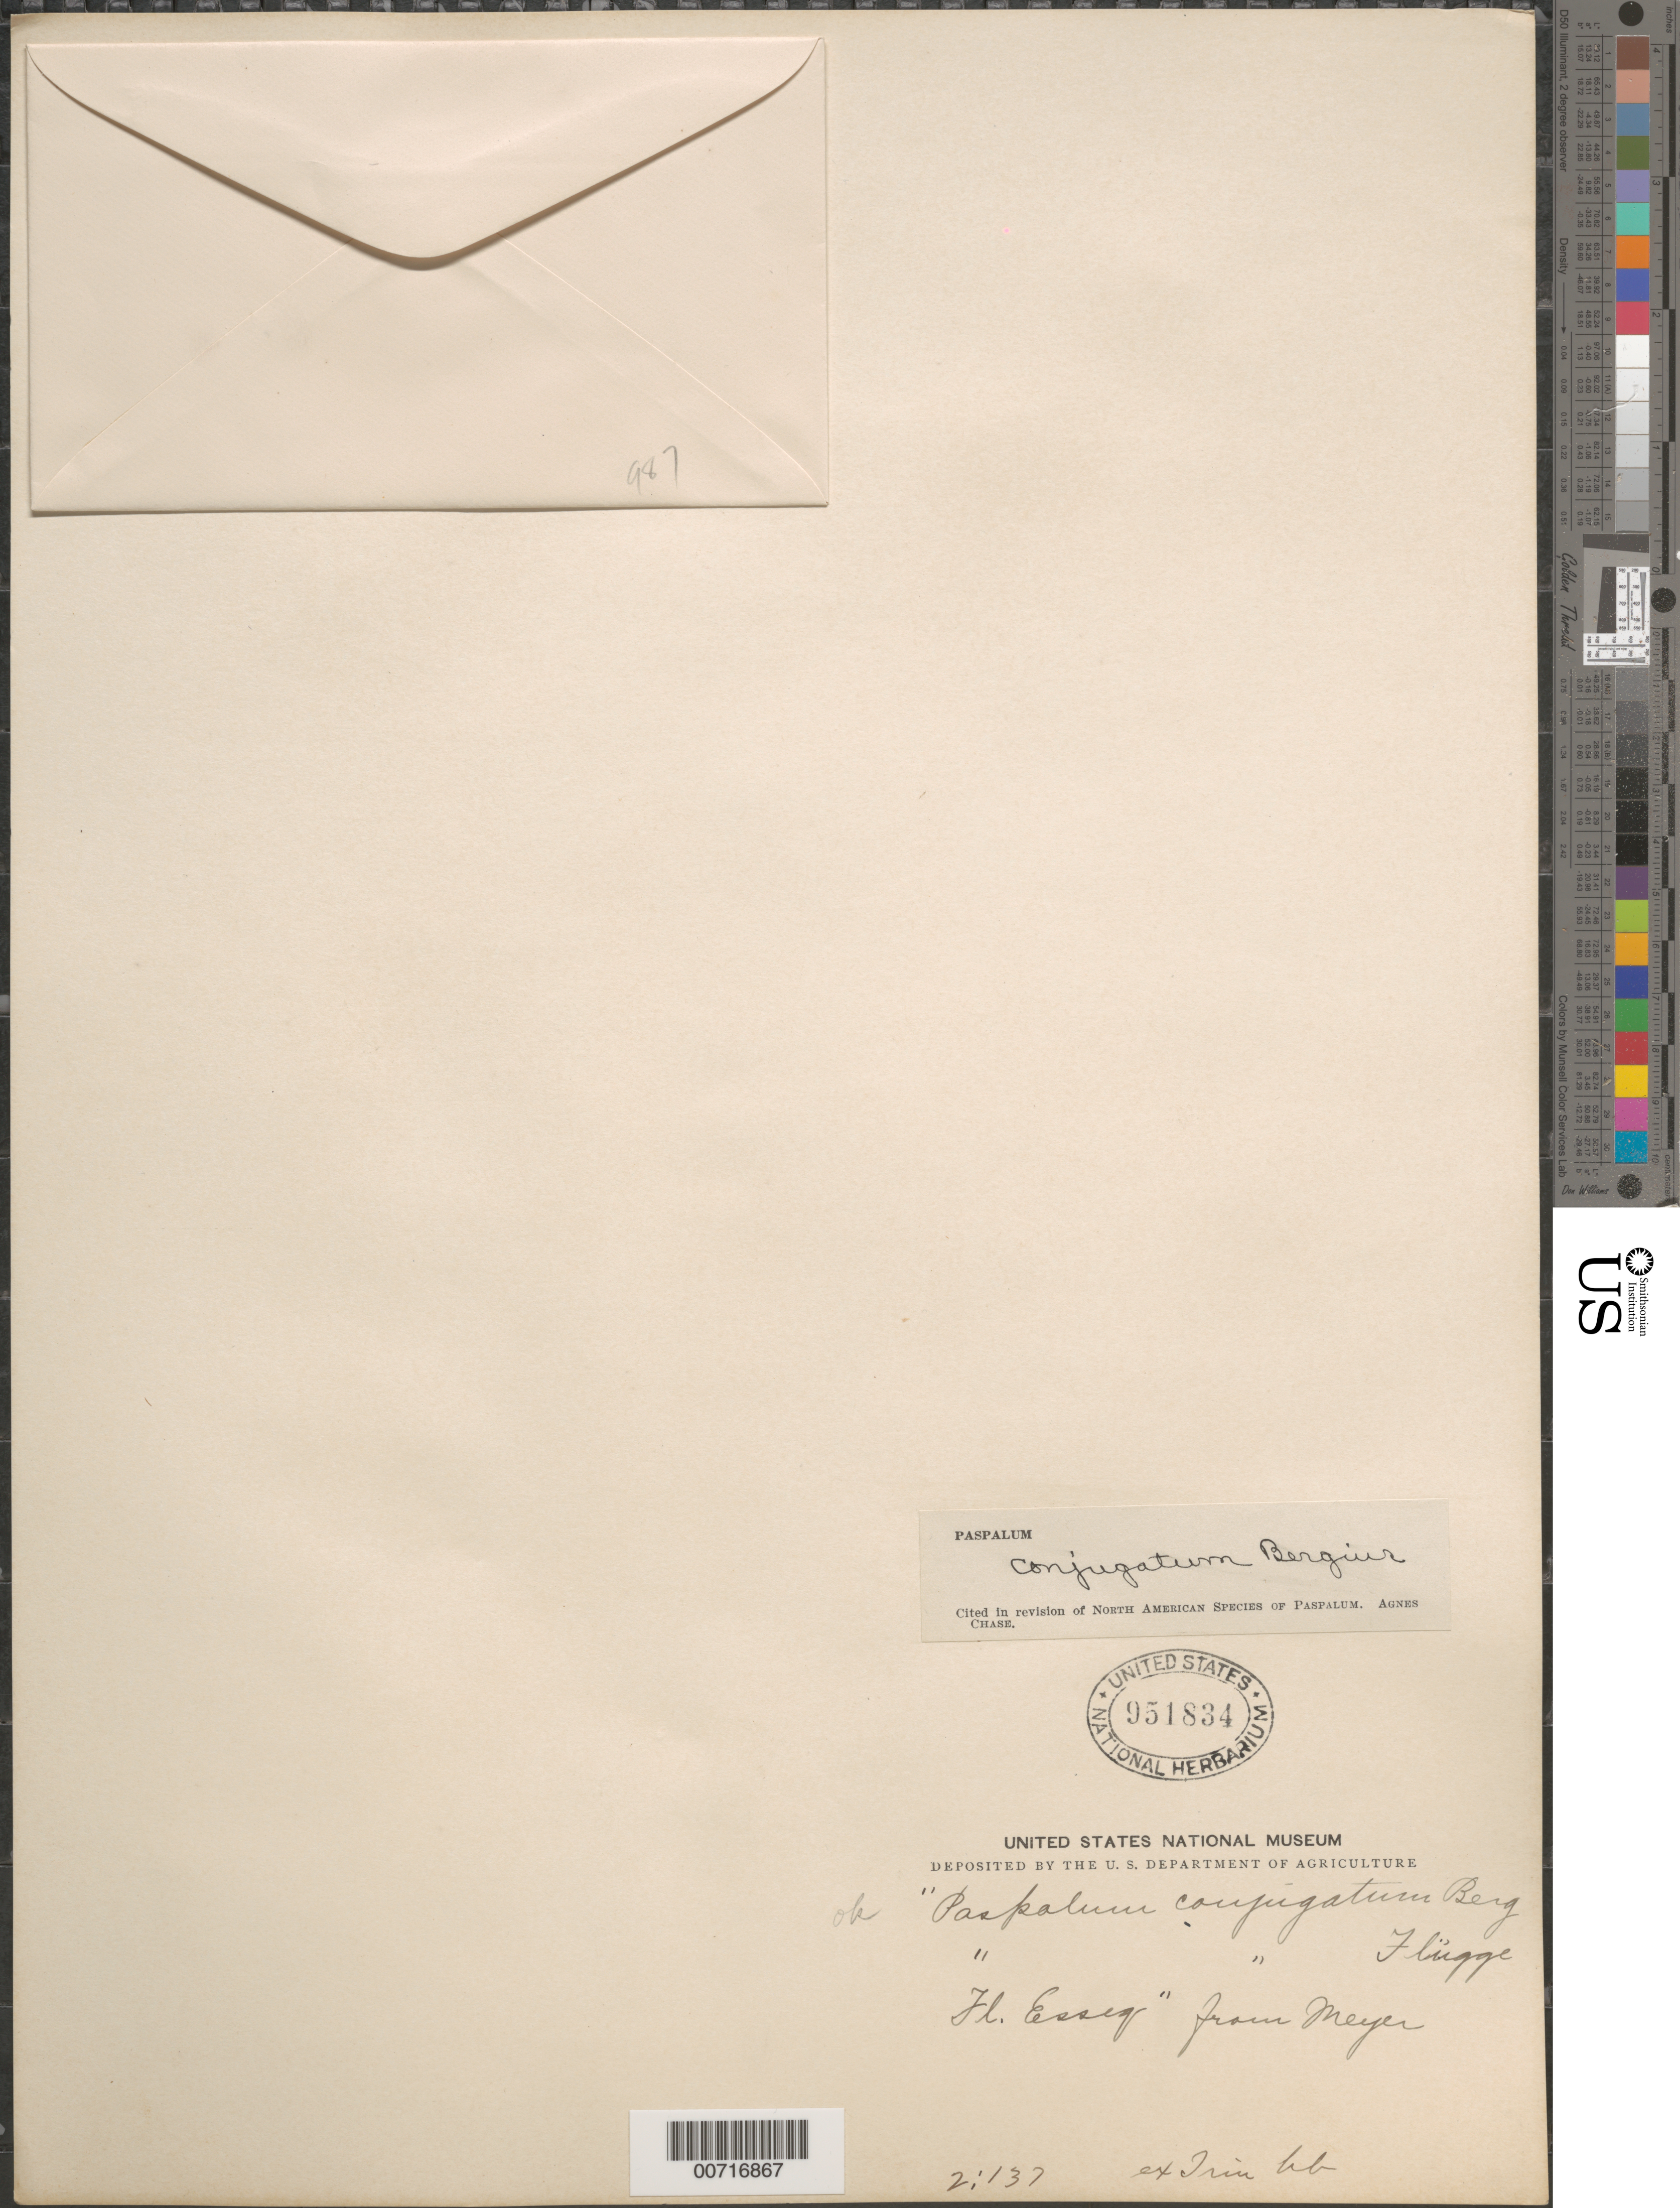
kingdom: Plantae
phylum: Tracheophyta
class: Liliopsida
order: Poales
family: Poaceae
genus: Paspalum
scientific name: Paspalum conjugatum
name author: P.J. Bergius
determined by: Chase, [M.] Agnes, (US)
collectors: G. F. W. Meyer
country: Guyana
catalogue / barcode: US 951834